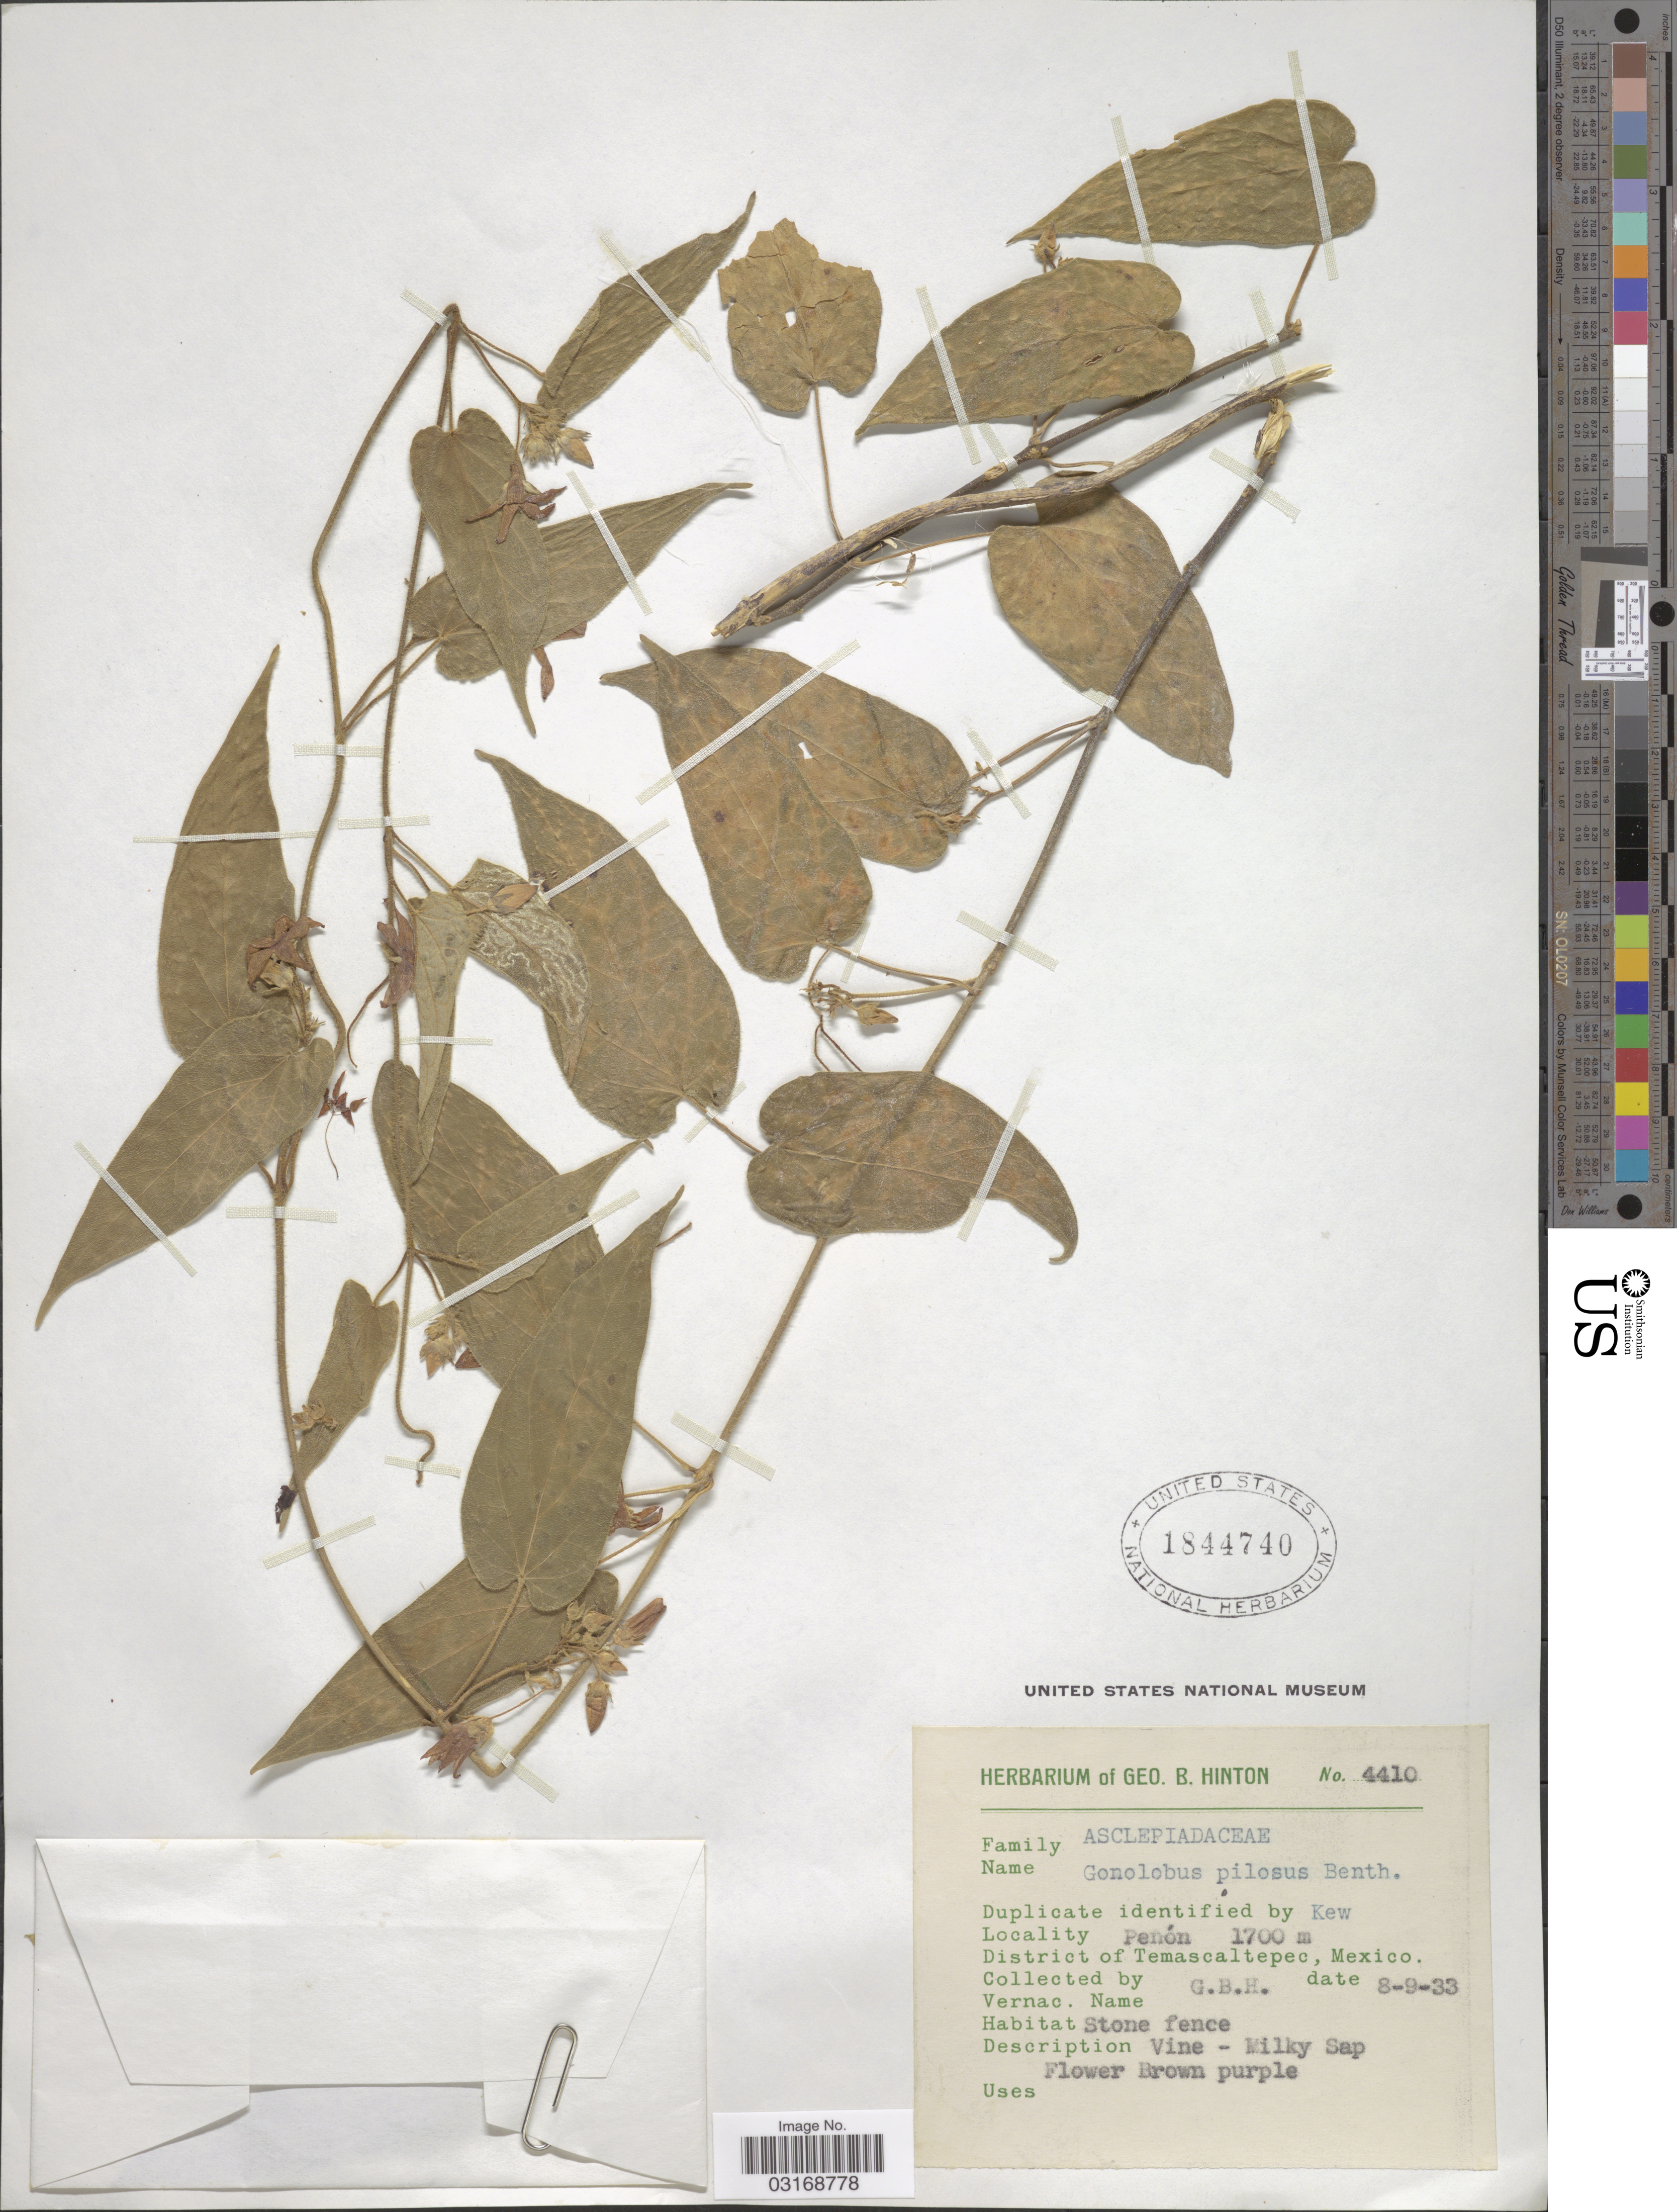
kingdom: Plantae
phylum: Tracheophyta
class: Magnoliopsida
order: Gentianales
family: Apocynaceae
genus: Matelea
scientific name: Matelea pilosa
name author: (Benth.) Woodson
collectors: G. B. Hinton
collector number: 4410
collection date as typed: Transcribed d/m/y: 8/9/33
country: Mexico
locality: Penón. District of Temascaltepec.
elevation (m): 1700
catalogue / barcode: US 1844740